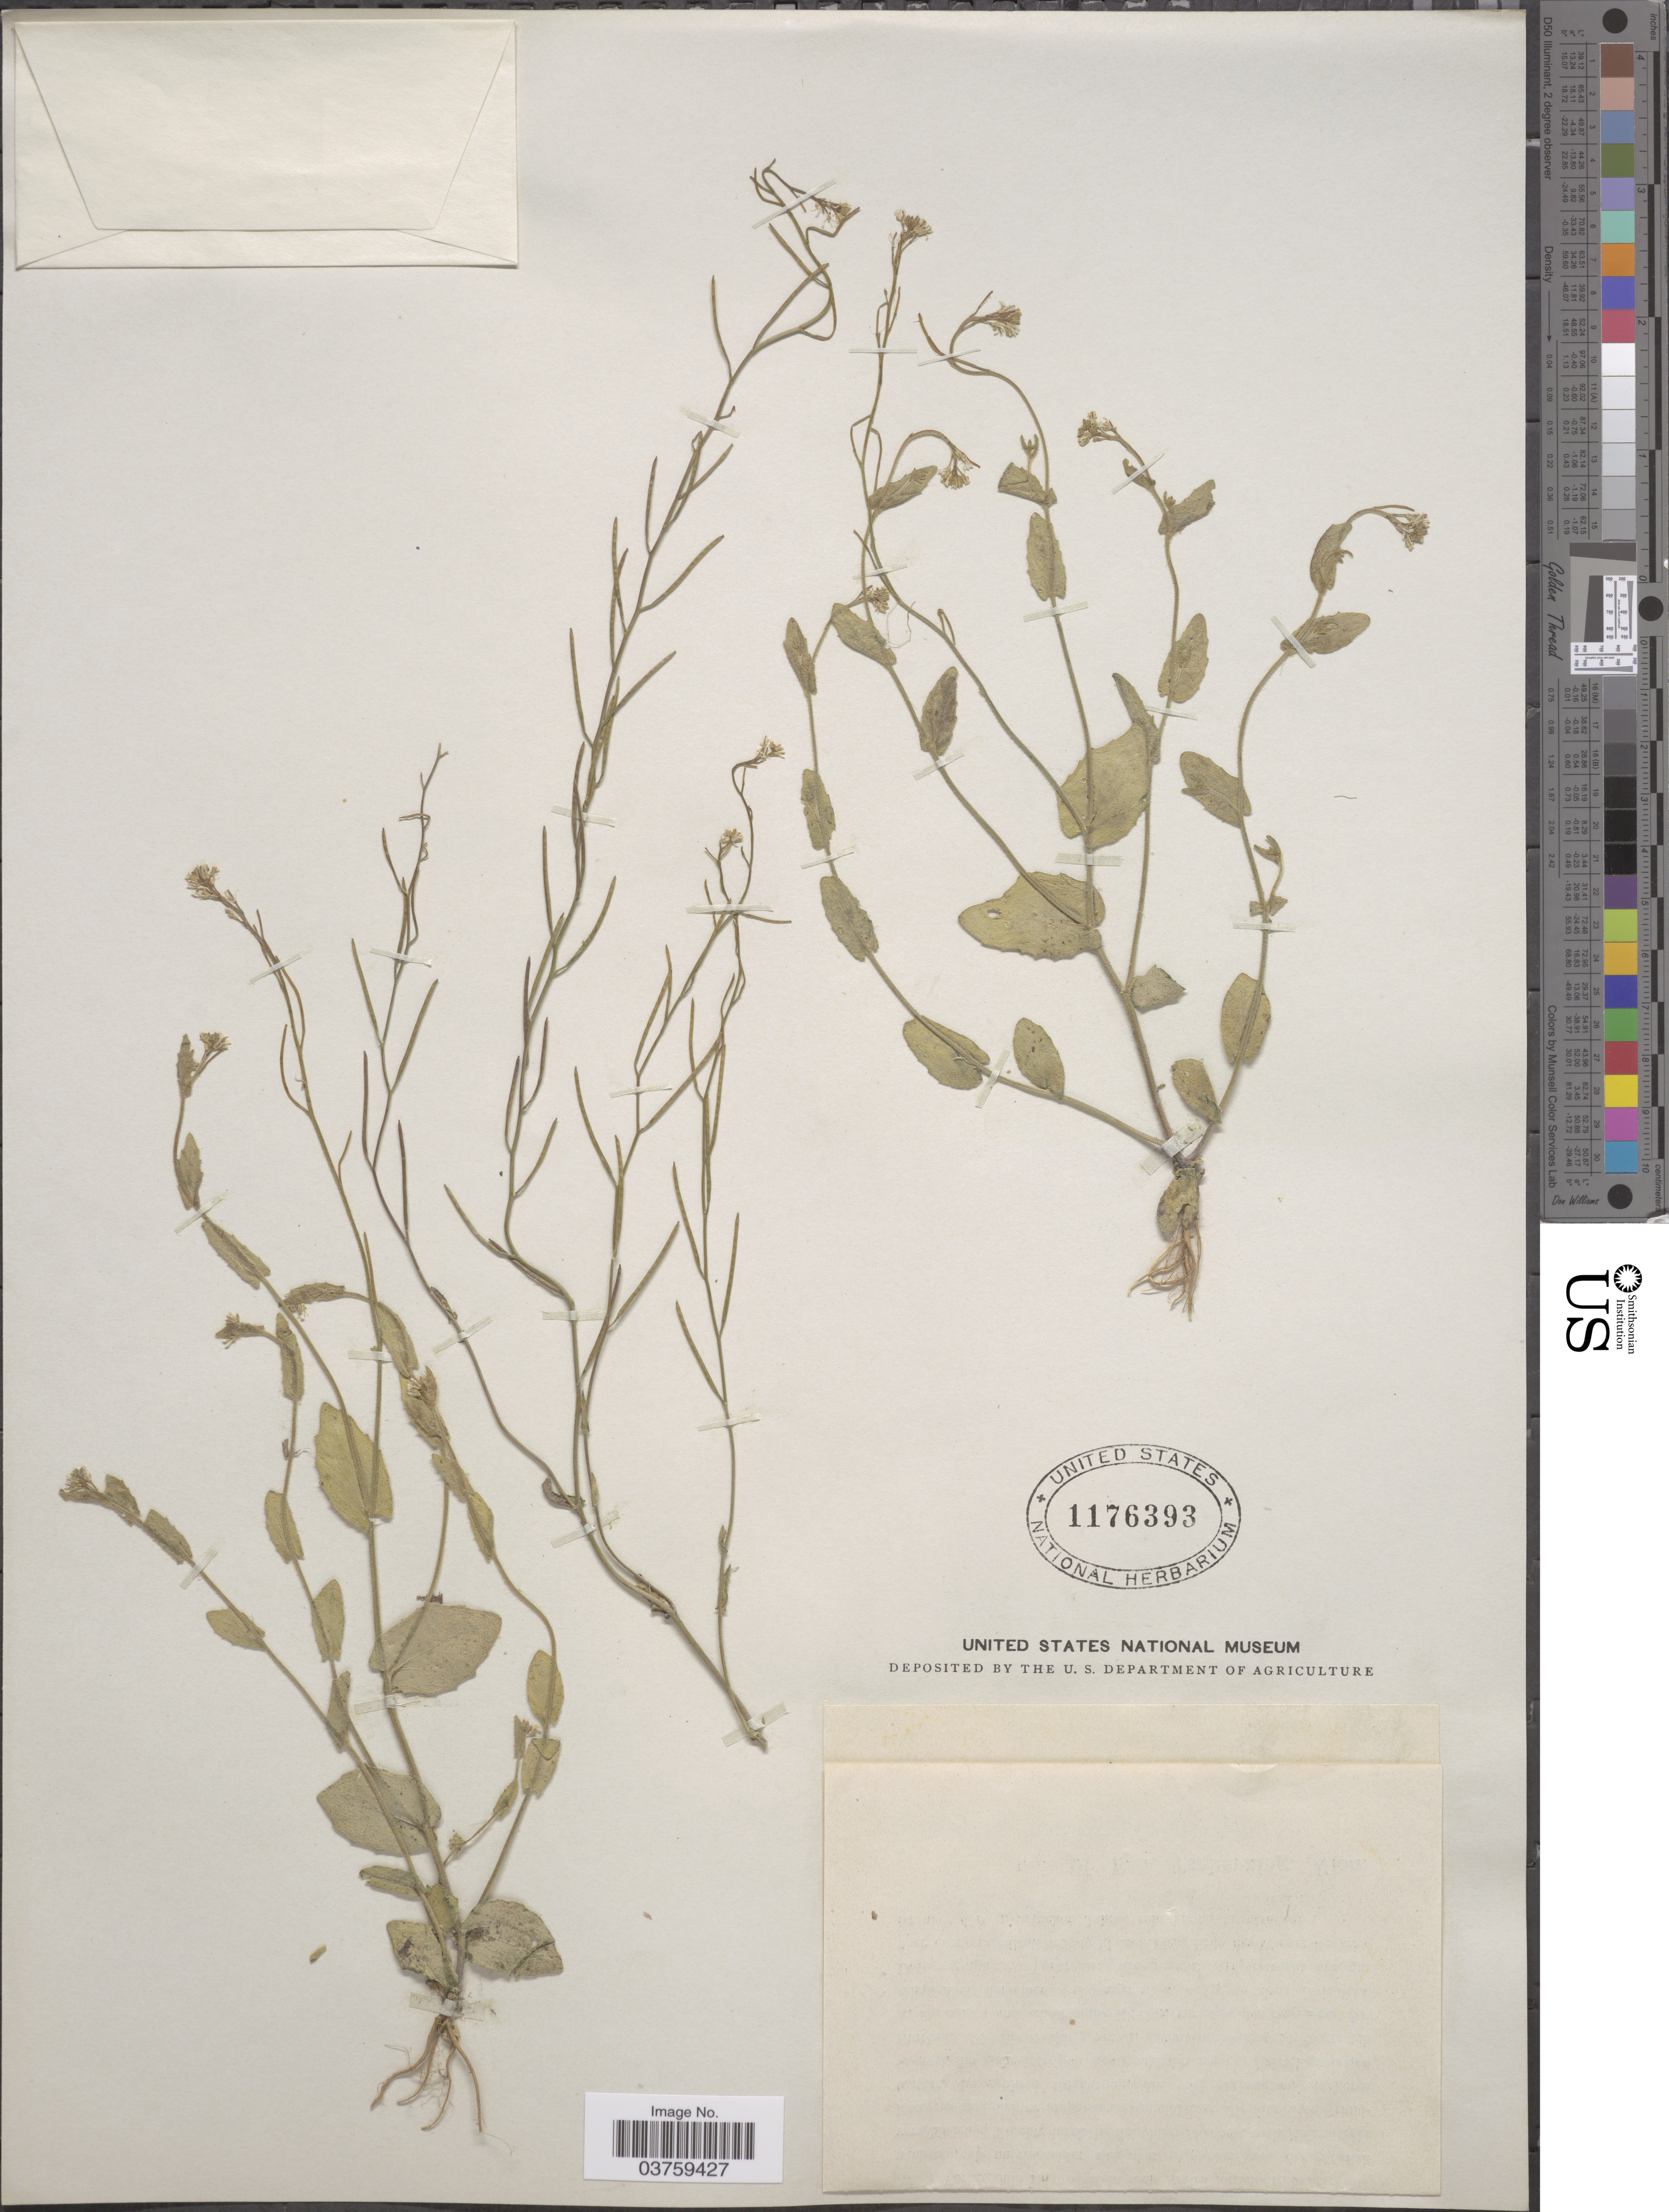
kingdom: Plantae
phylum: Tracheophyta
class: Magnoliopsida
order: Brassicales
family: Brassicaceae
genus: Arabis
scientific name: Arabis carnulosa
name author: F.A. Tscherning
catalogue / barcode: US 1176393